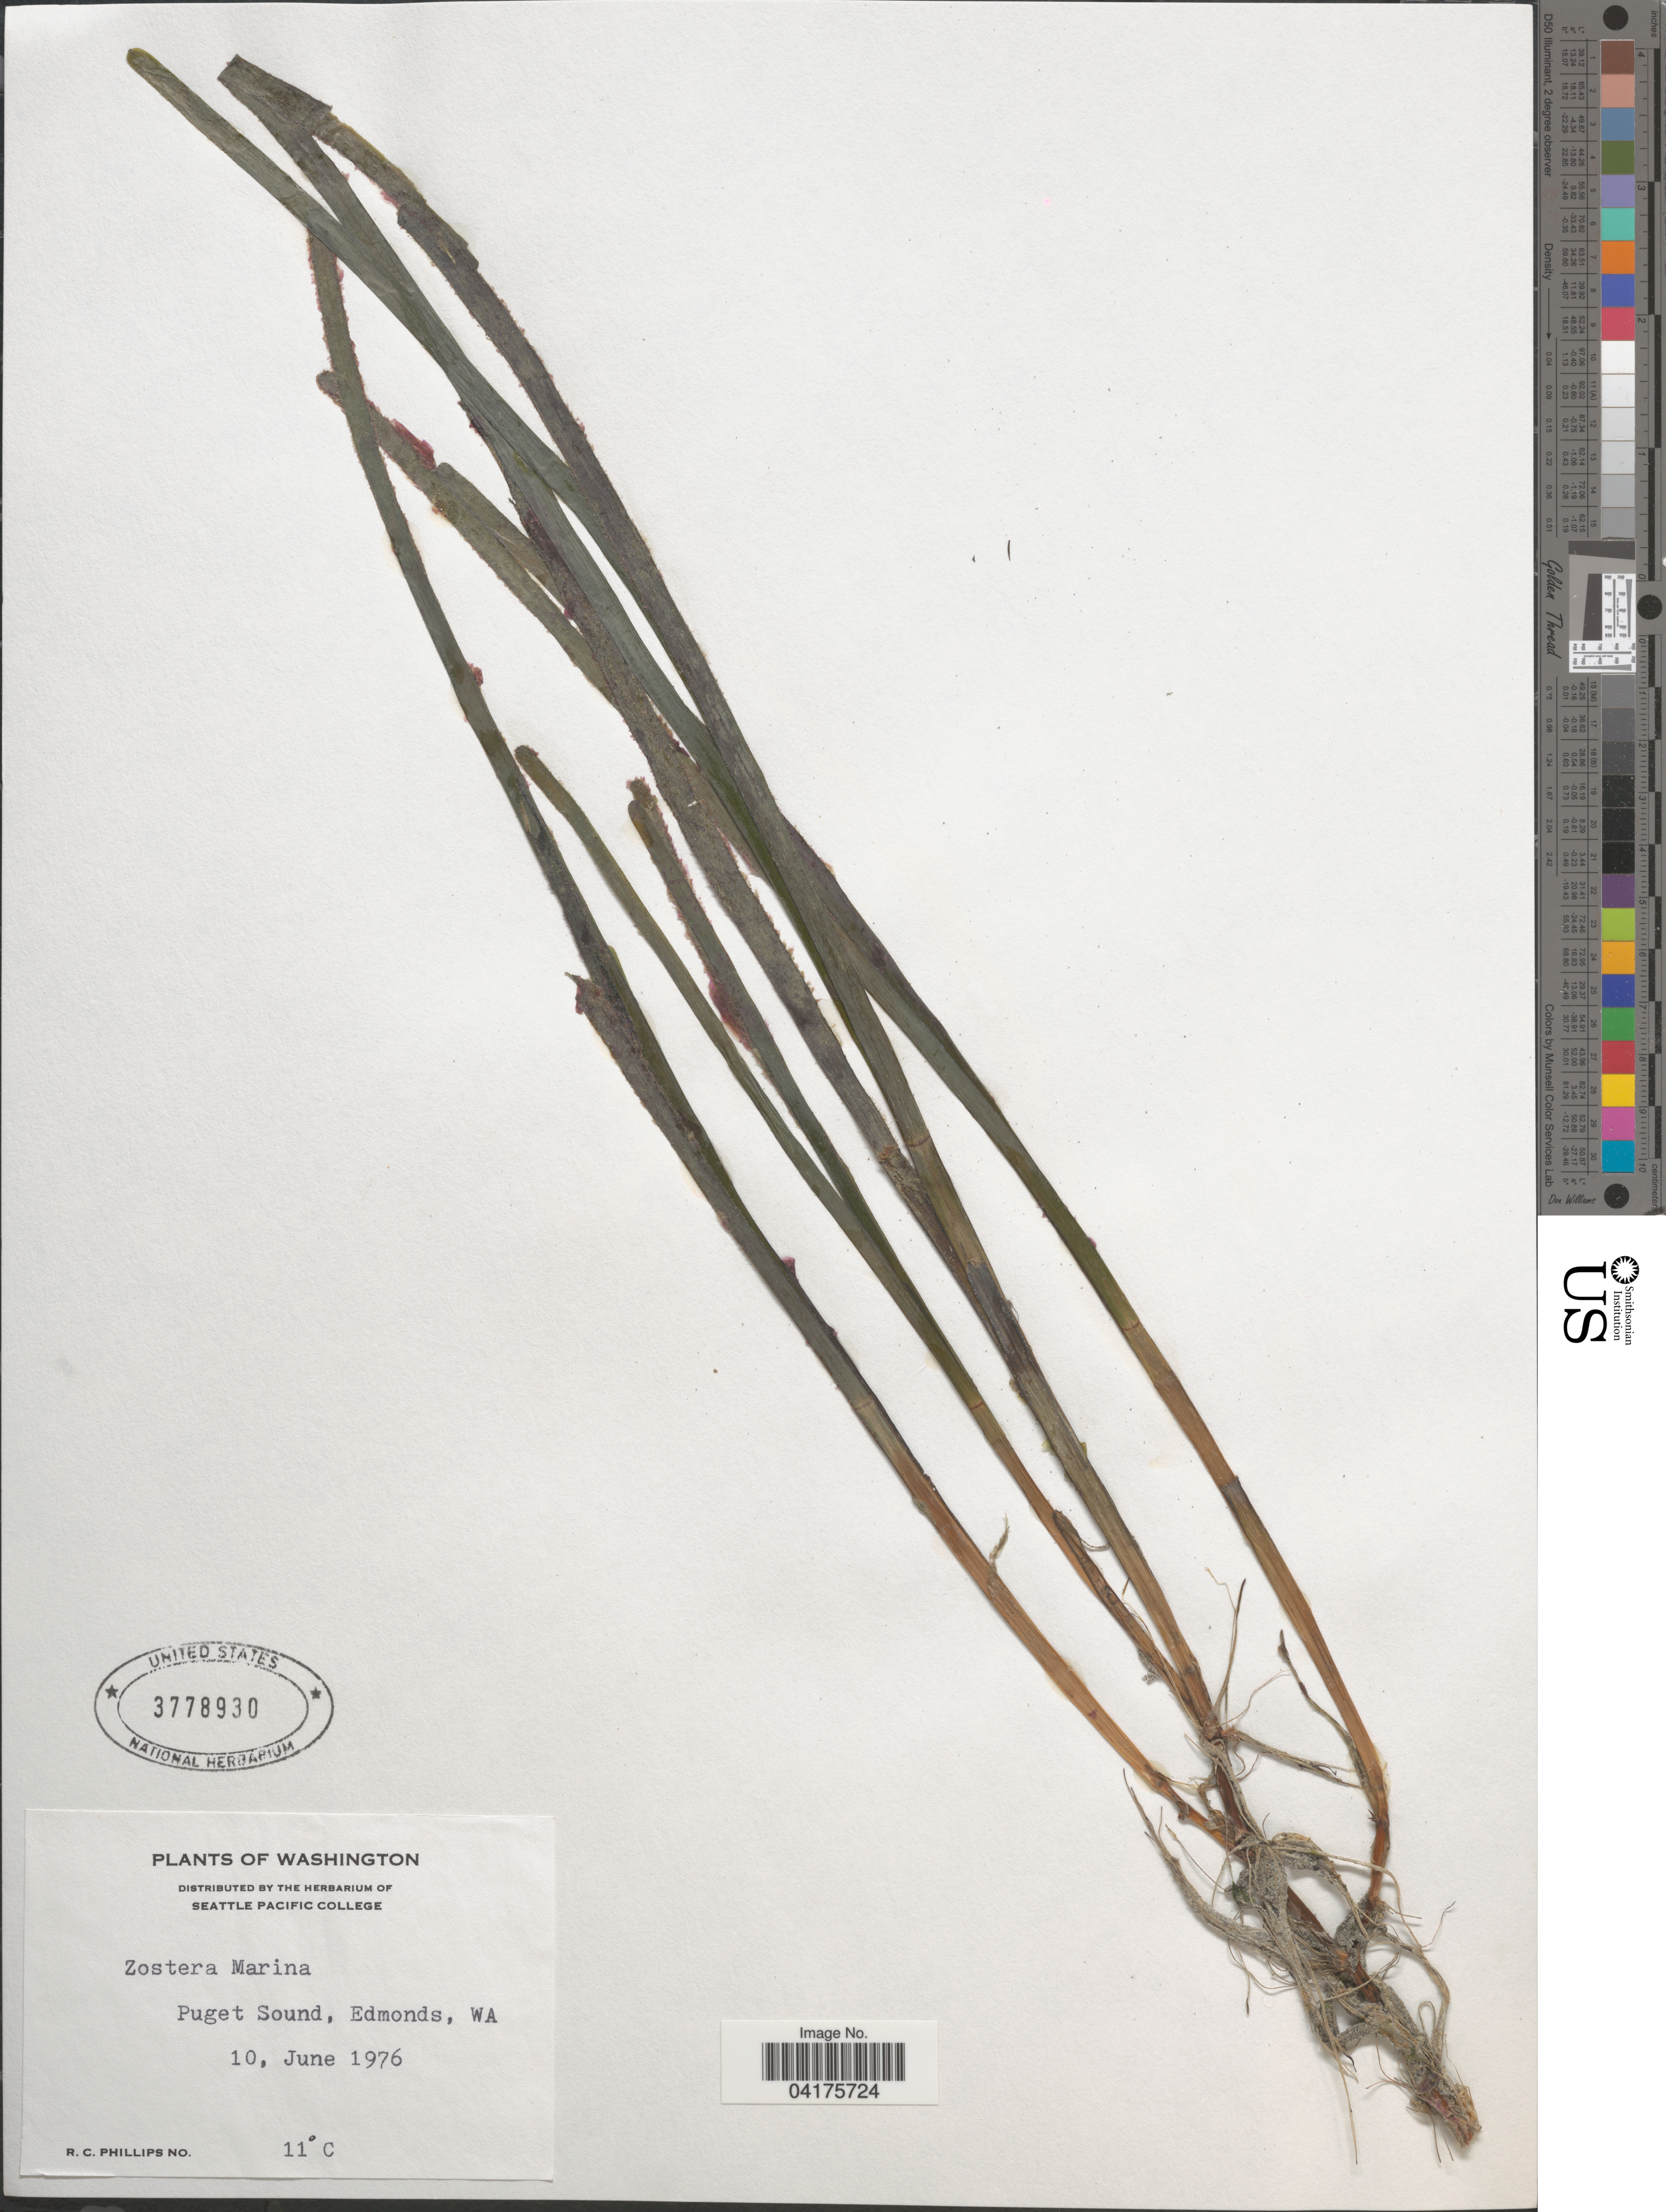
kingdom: Plantae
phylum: Tracheophyta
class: Liliopsida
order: Alismatales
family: Zosteraceae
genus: Zostera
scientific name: Zostera marina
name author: L.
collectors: R. C. Phillips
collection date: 1976-06-10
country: United States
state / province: Washington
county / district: King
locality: Puget Sound, Edmonds.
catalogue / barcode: US 3778930